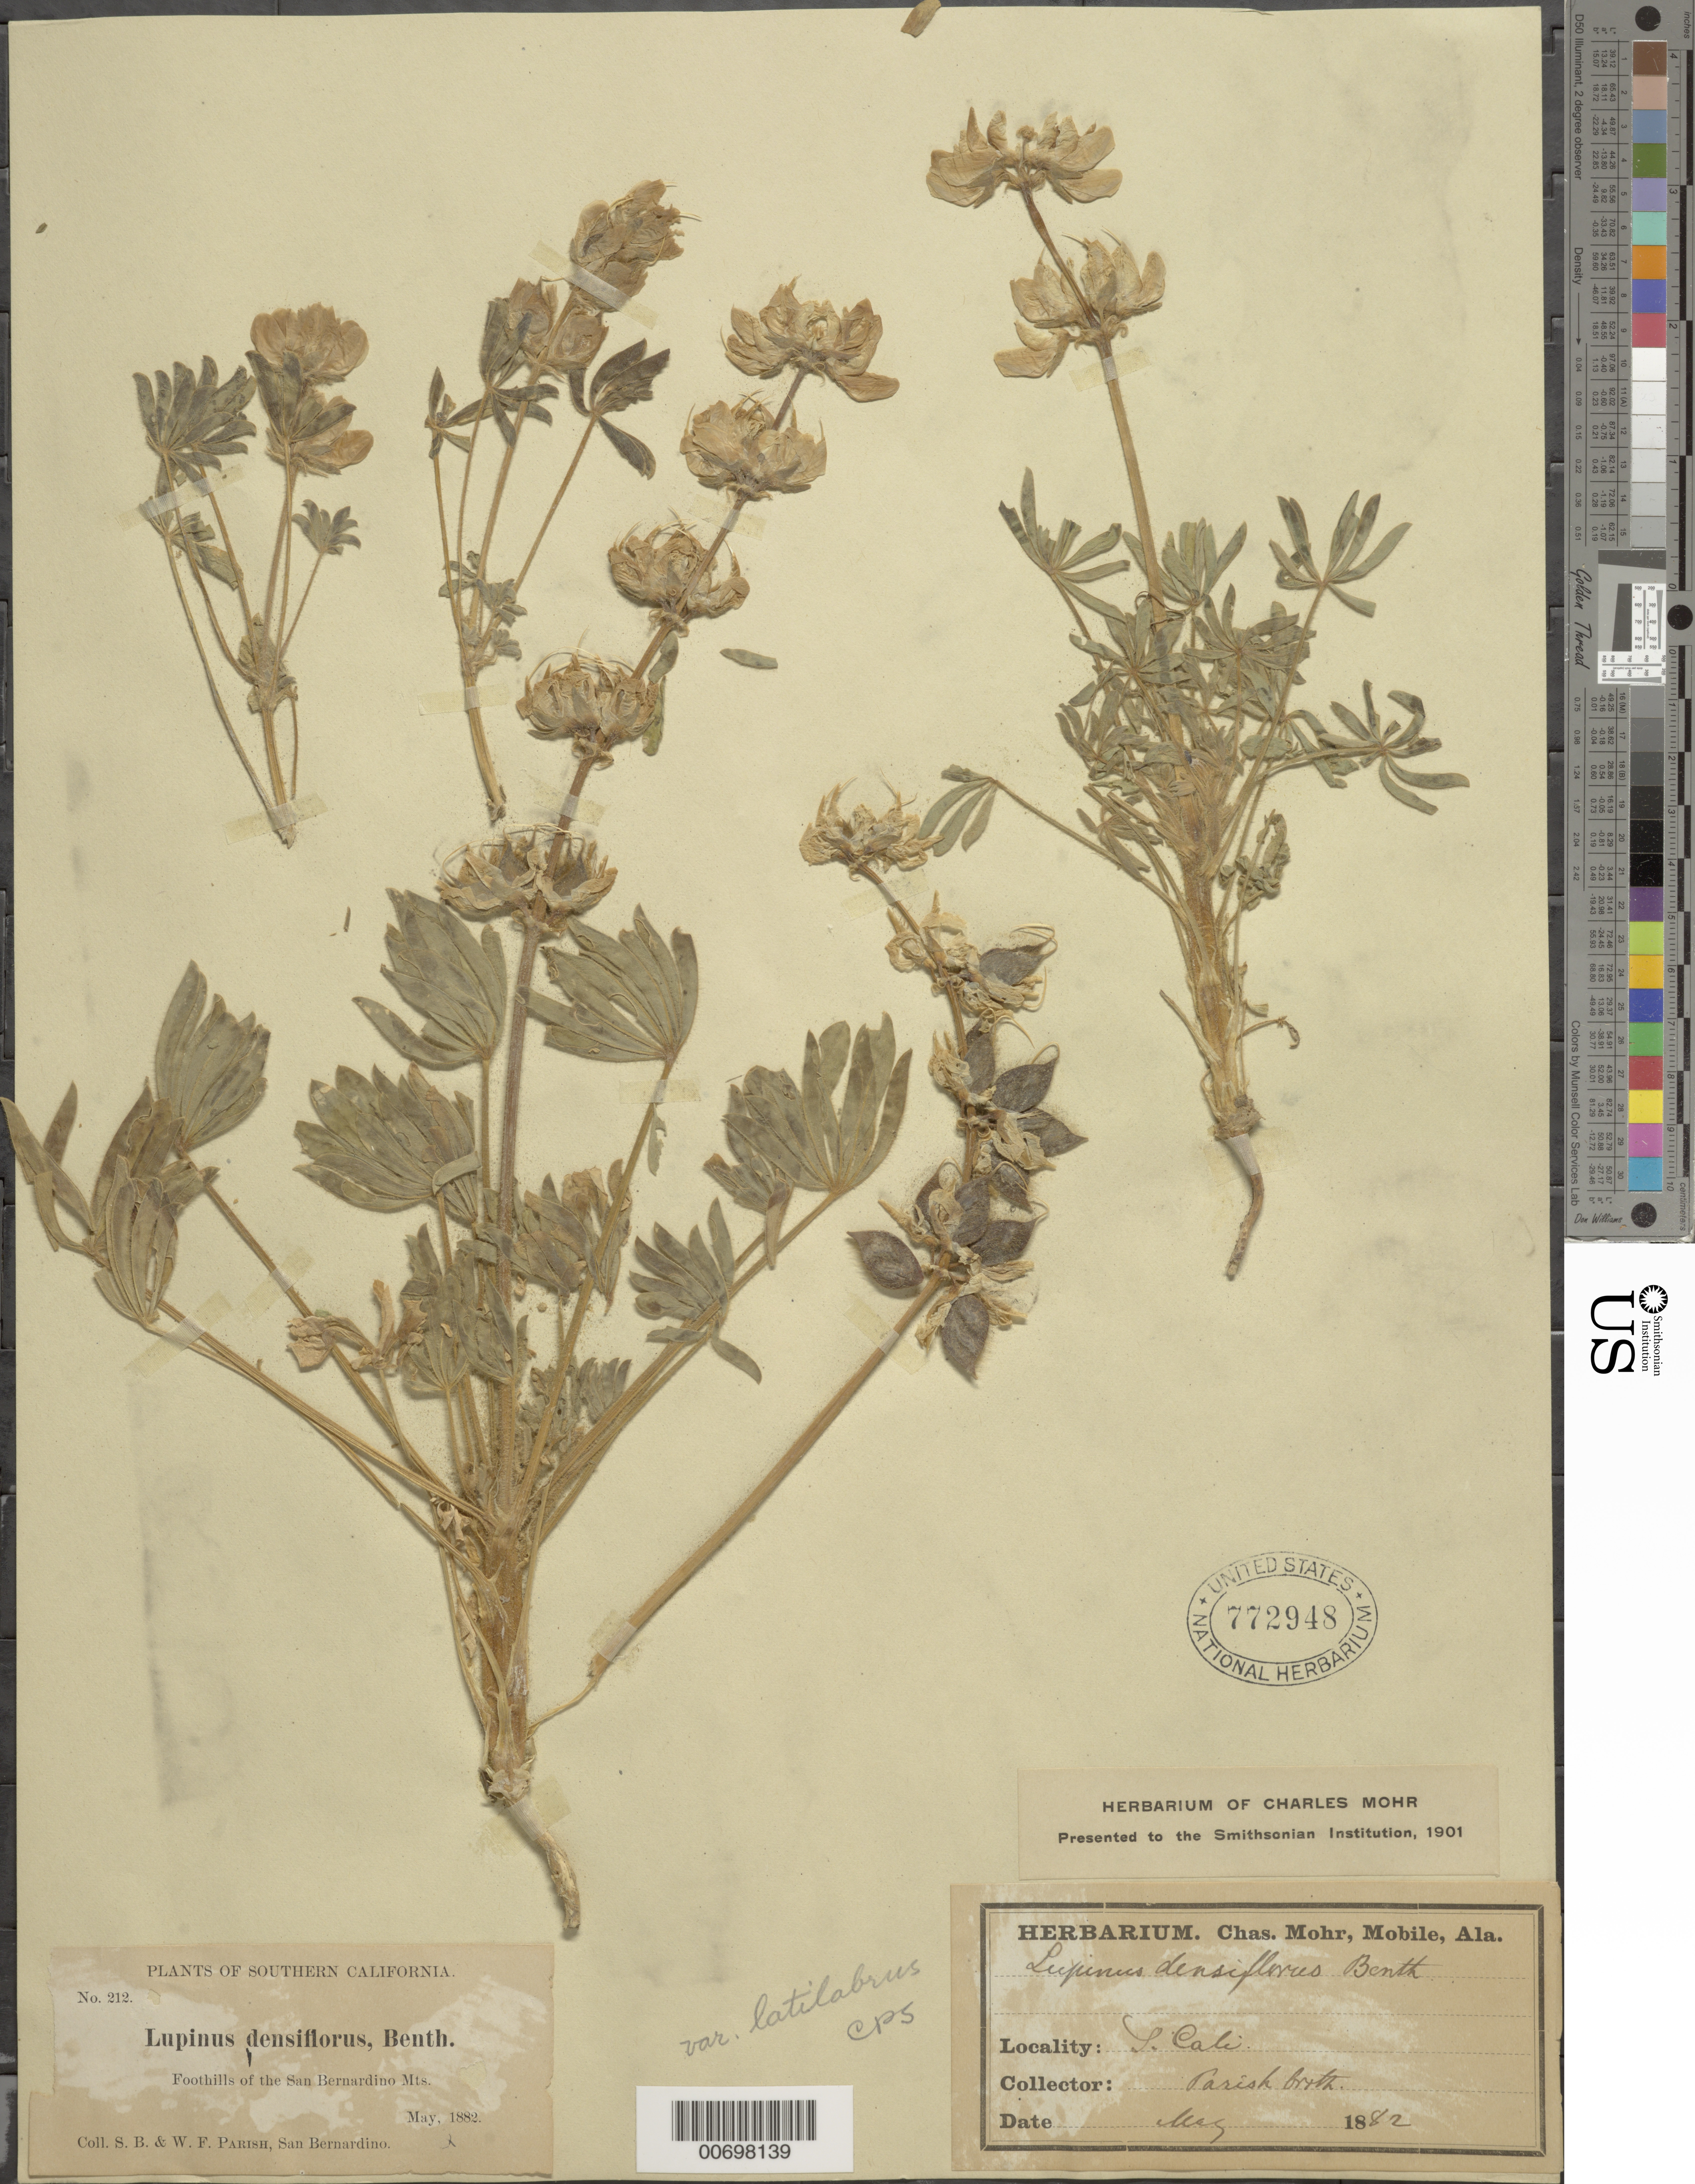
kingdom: Plantae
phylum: Tracheophyta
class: Magnoliopsida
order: Fabales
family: Fabaceae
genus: Lupinus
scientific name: Lupinus densiflorus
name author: Benth.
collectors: S. B. Parish & W. F. Parish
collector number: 212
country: United States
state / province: California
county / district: San Bernardino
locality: Foothills of the San Bernardino Mts.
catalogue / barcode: US 772948